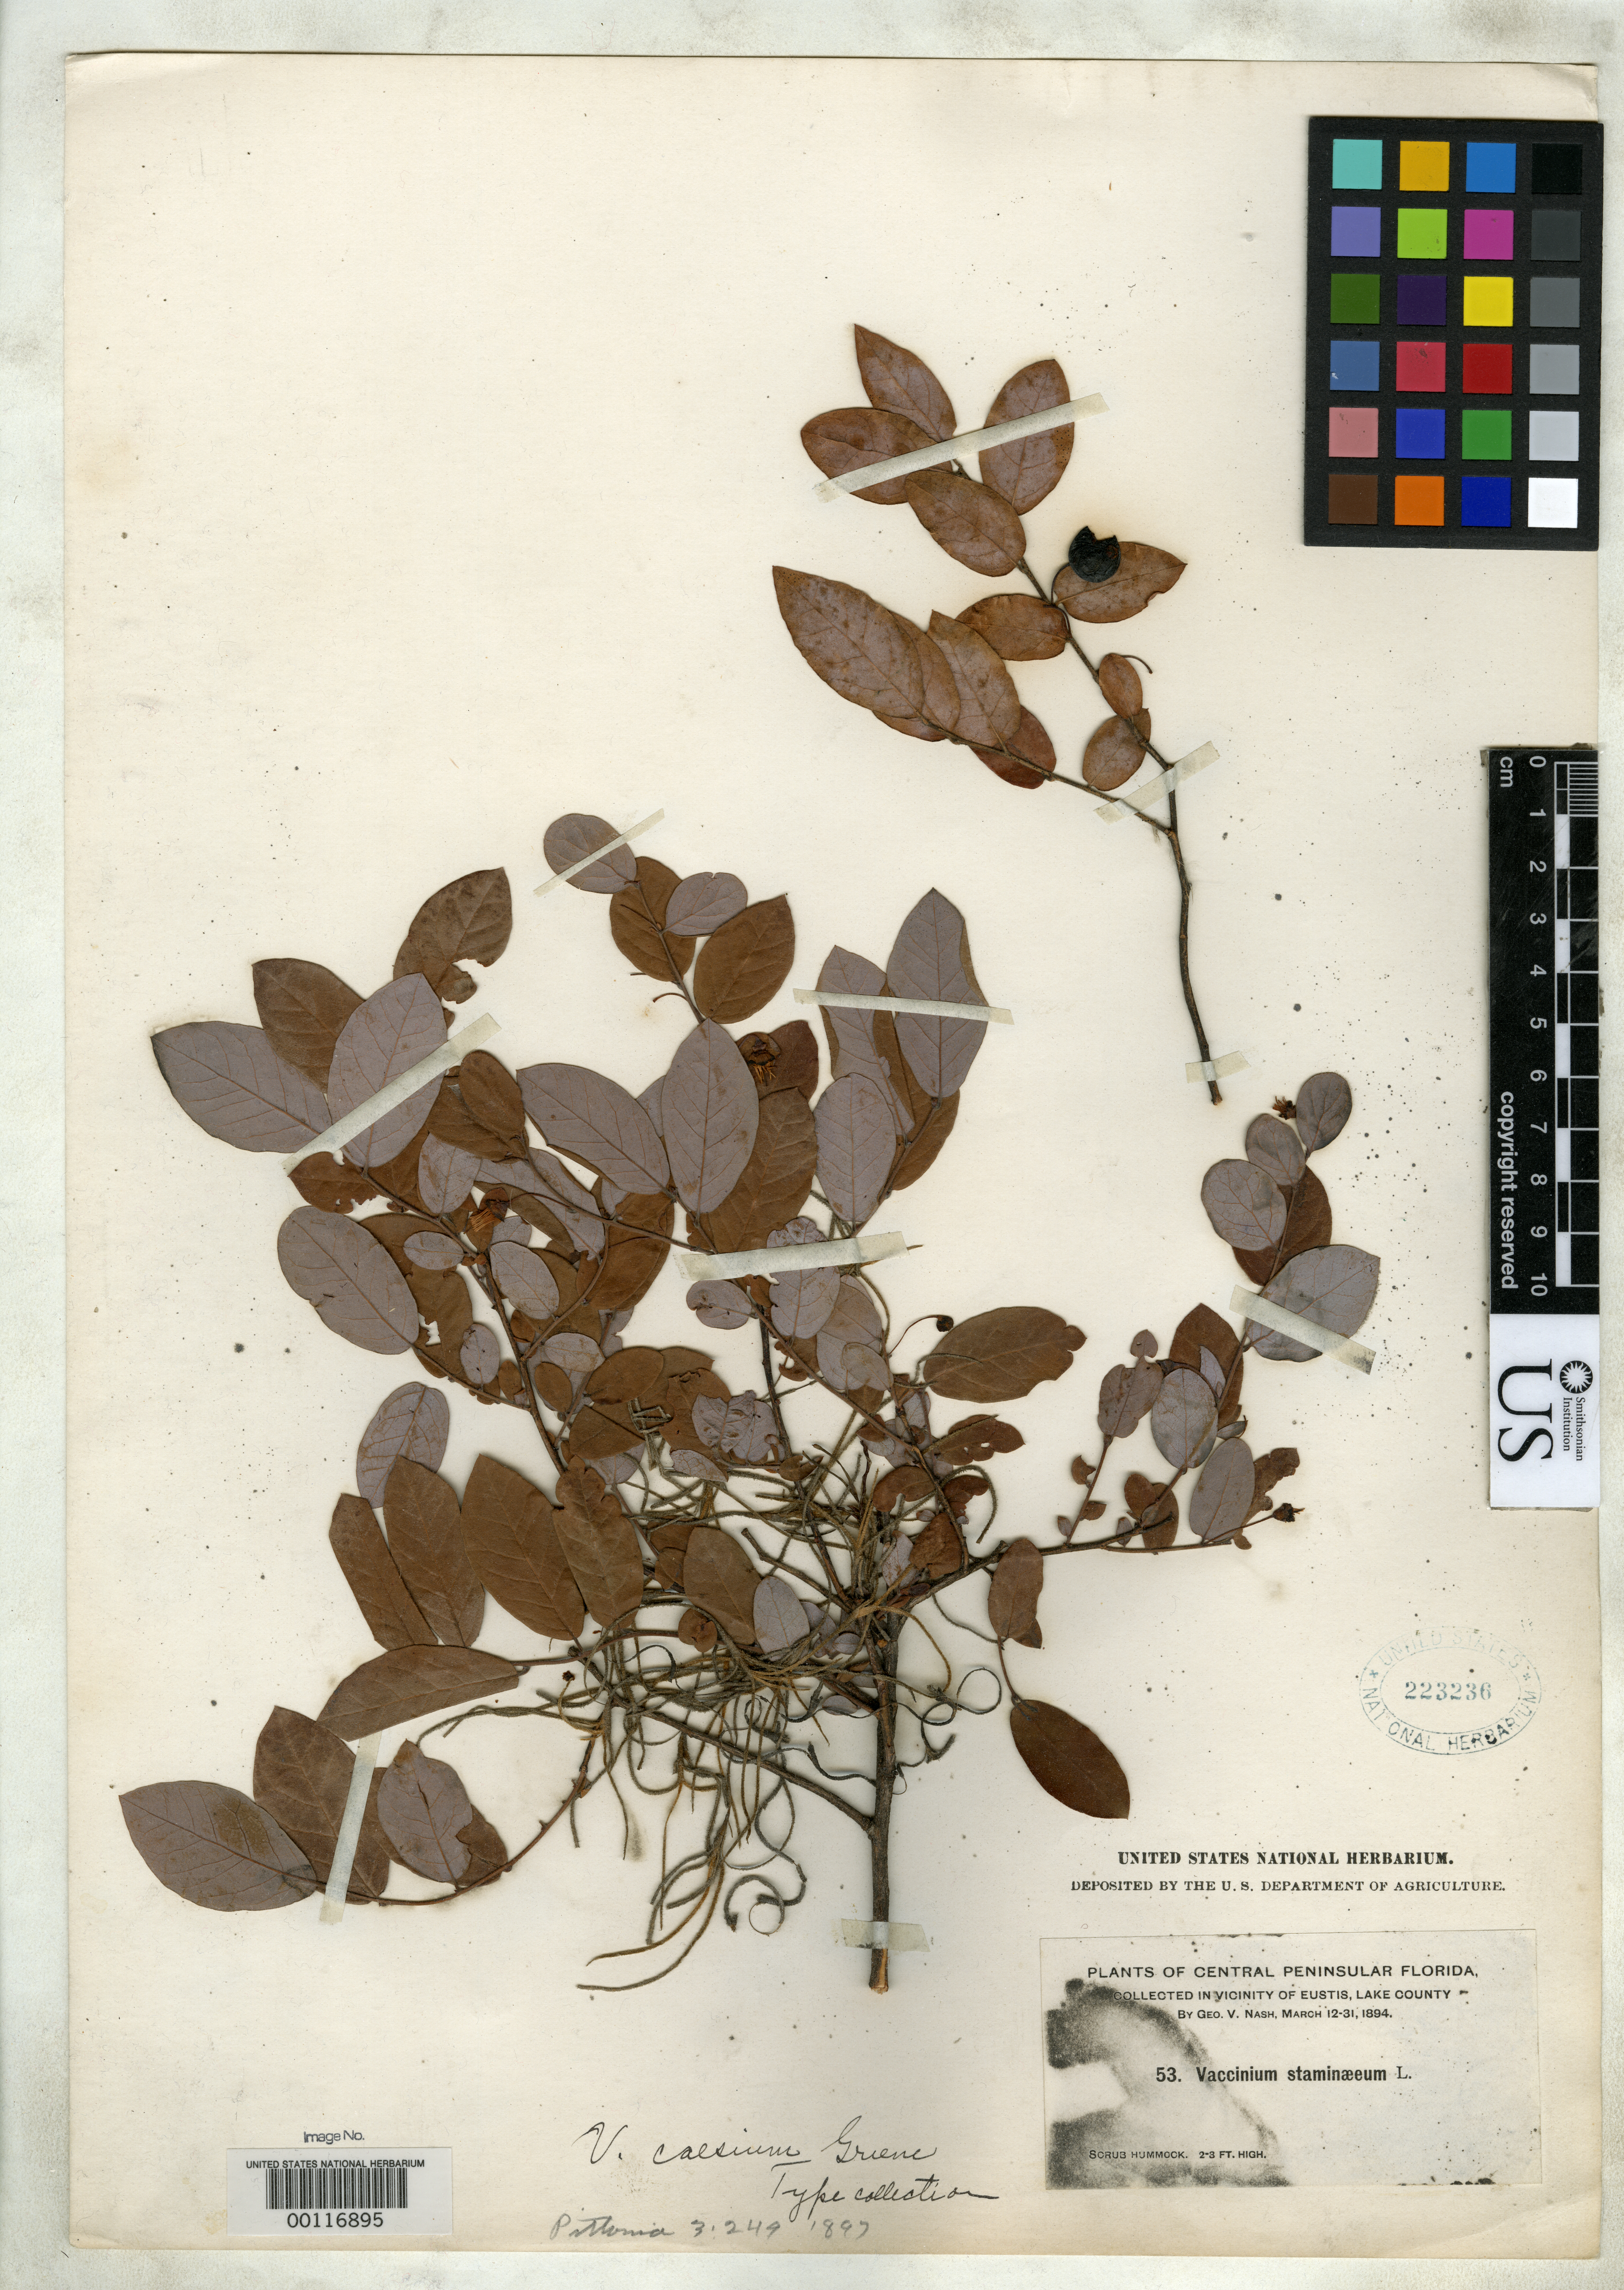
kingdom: Plantae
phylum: Tracheophyta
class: Magnoliopsida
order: Ericales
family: Ericaceae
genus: Vaccinium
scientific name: Vaccinium caesium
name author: Greene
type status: Possible Isotype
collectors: G. V. Nash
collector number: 53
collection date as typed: Mar 1894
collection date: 1894-03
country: United States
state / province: Florida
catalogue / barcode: US 223236